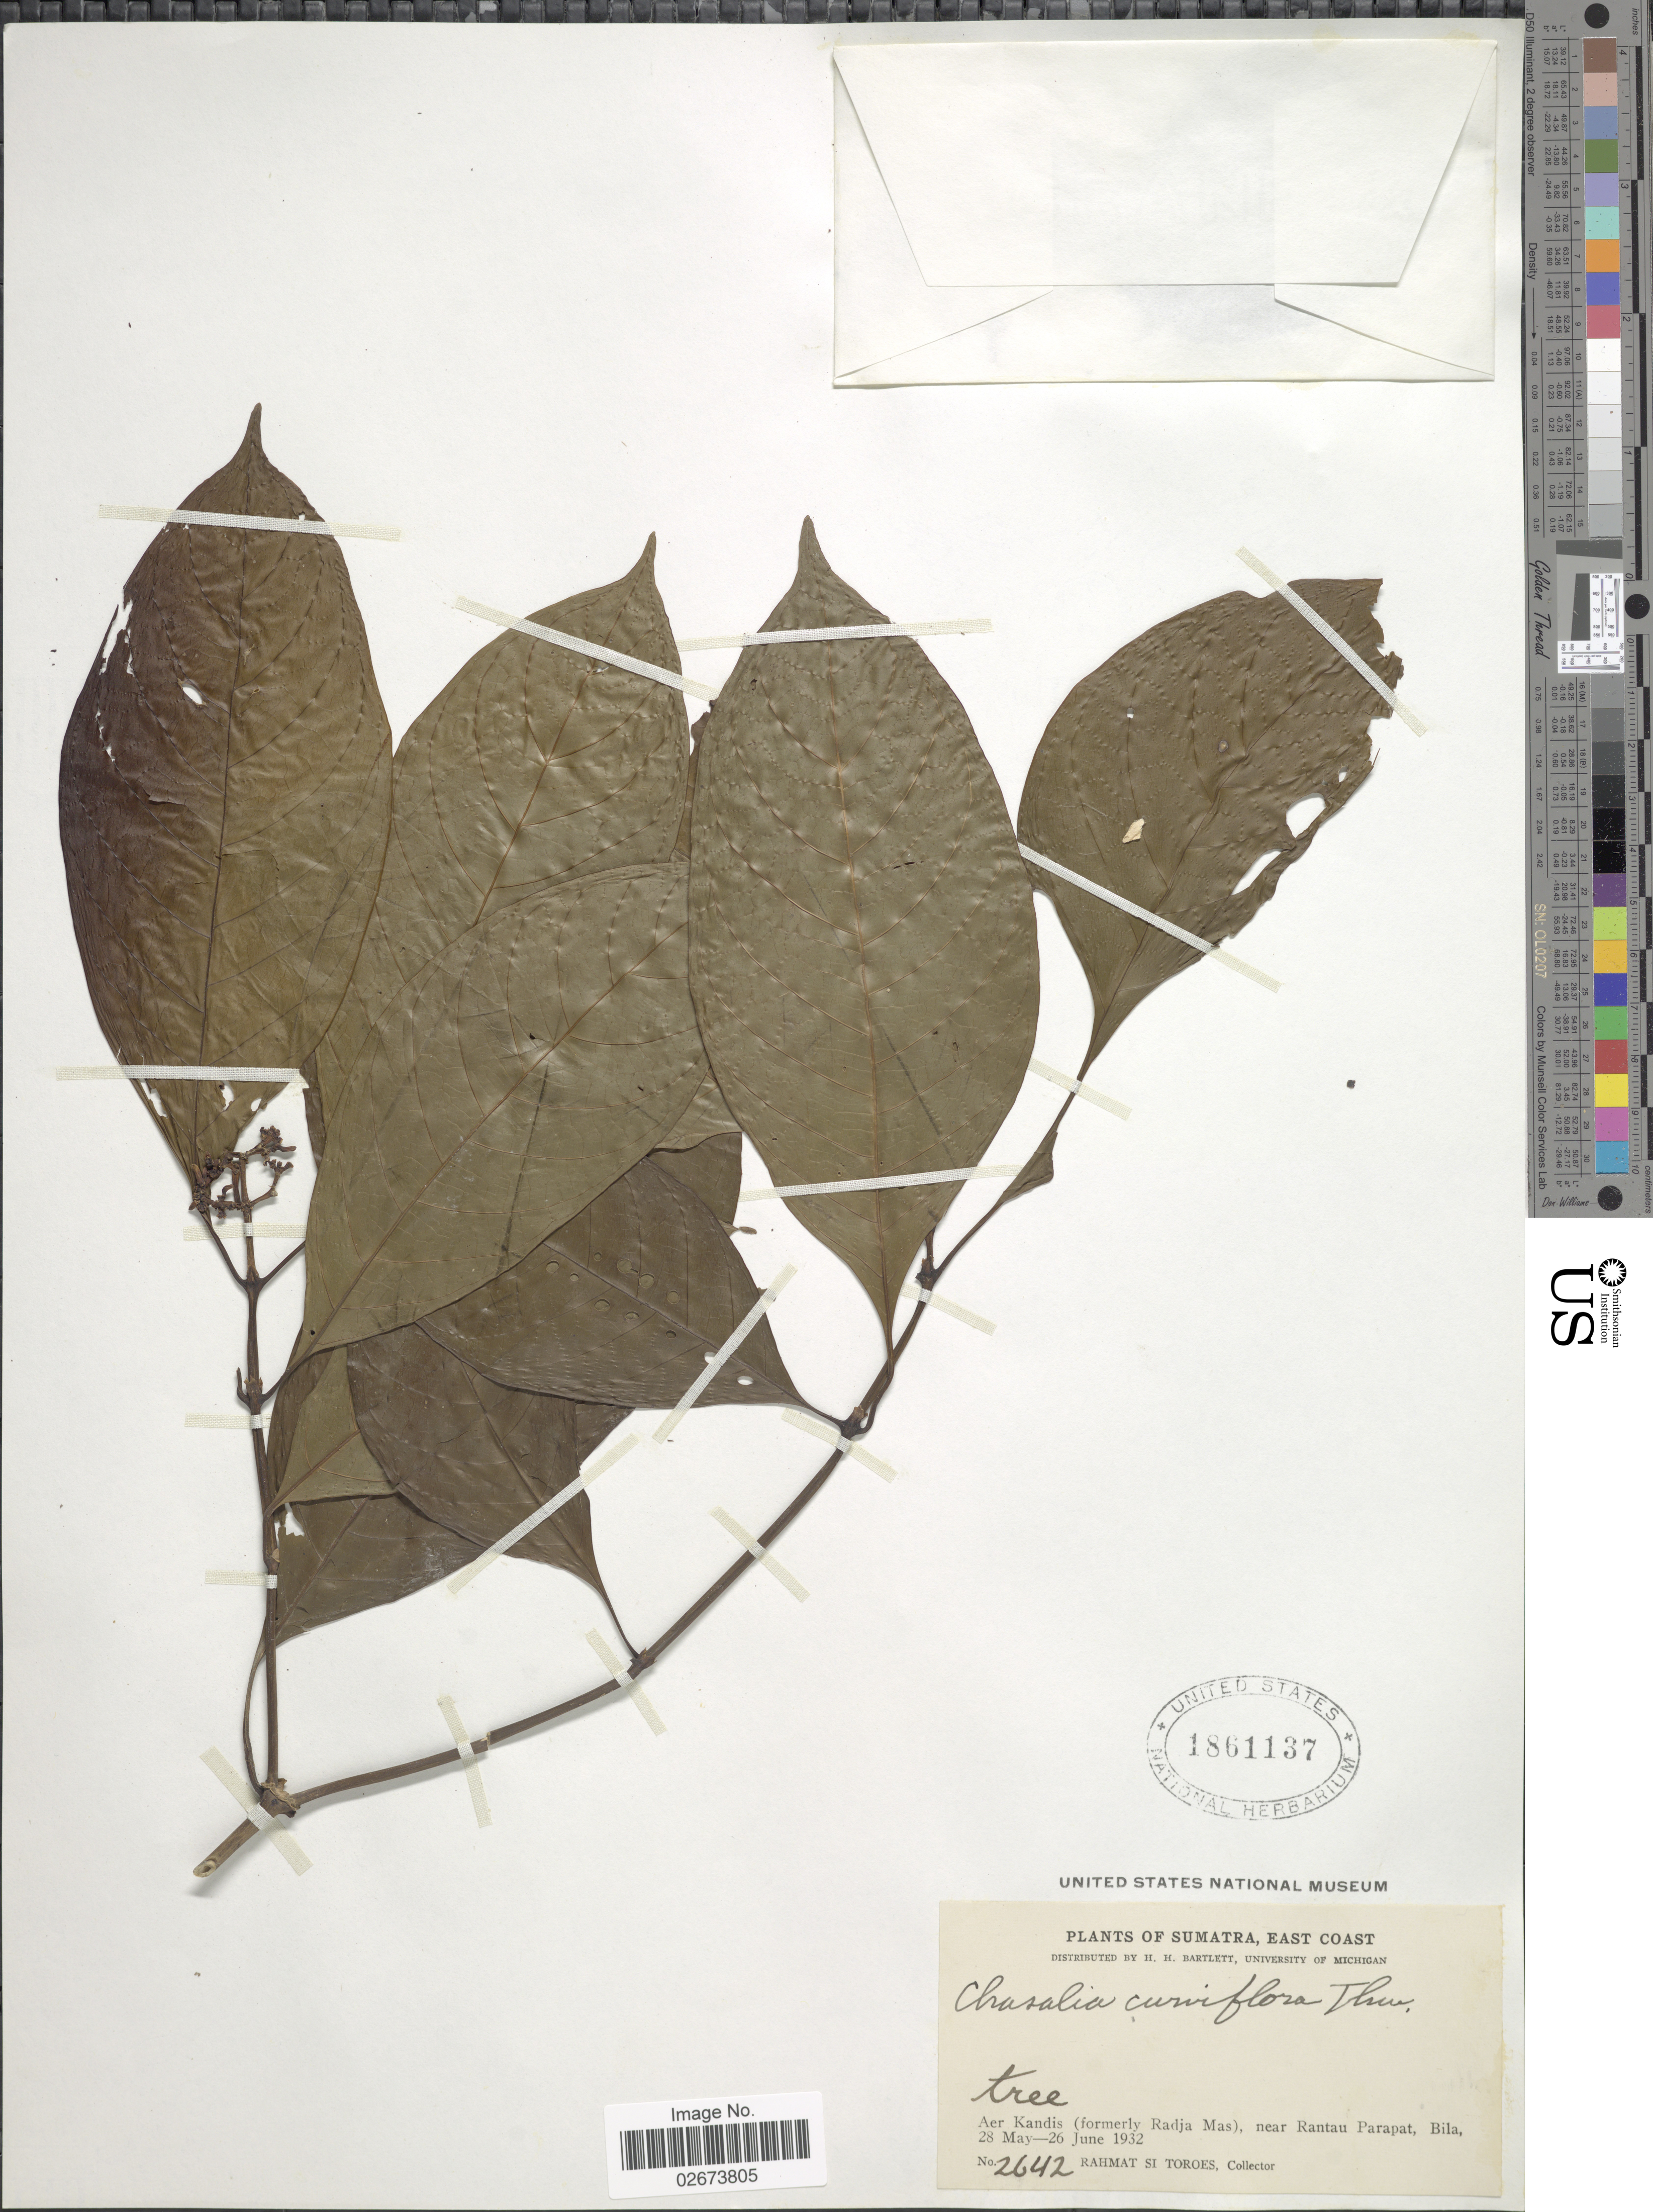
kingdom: Plantae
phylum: Tracheophyta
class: Magnoliopsida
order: Gentianales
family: Rubiaceae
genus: Chassalia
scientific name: Chassalia curviflora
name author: (Wall.) Thwaites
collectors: Rahmat Si Boeea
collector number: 2642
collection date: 1932-05-28/1932-06-26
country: Indonesia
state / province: Sumatra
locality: East Coast, Aer Kandis (formerly Radja Mas), near Rantau Parapat, Bila.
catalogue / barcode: US 1861137